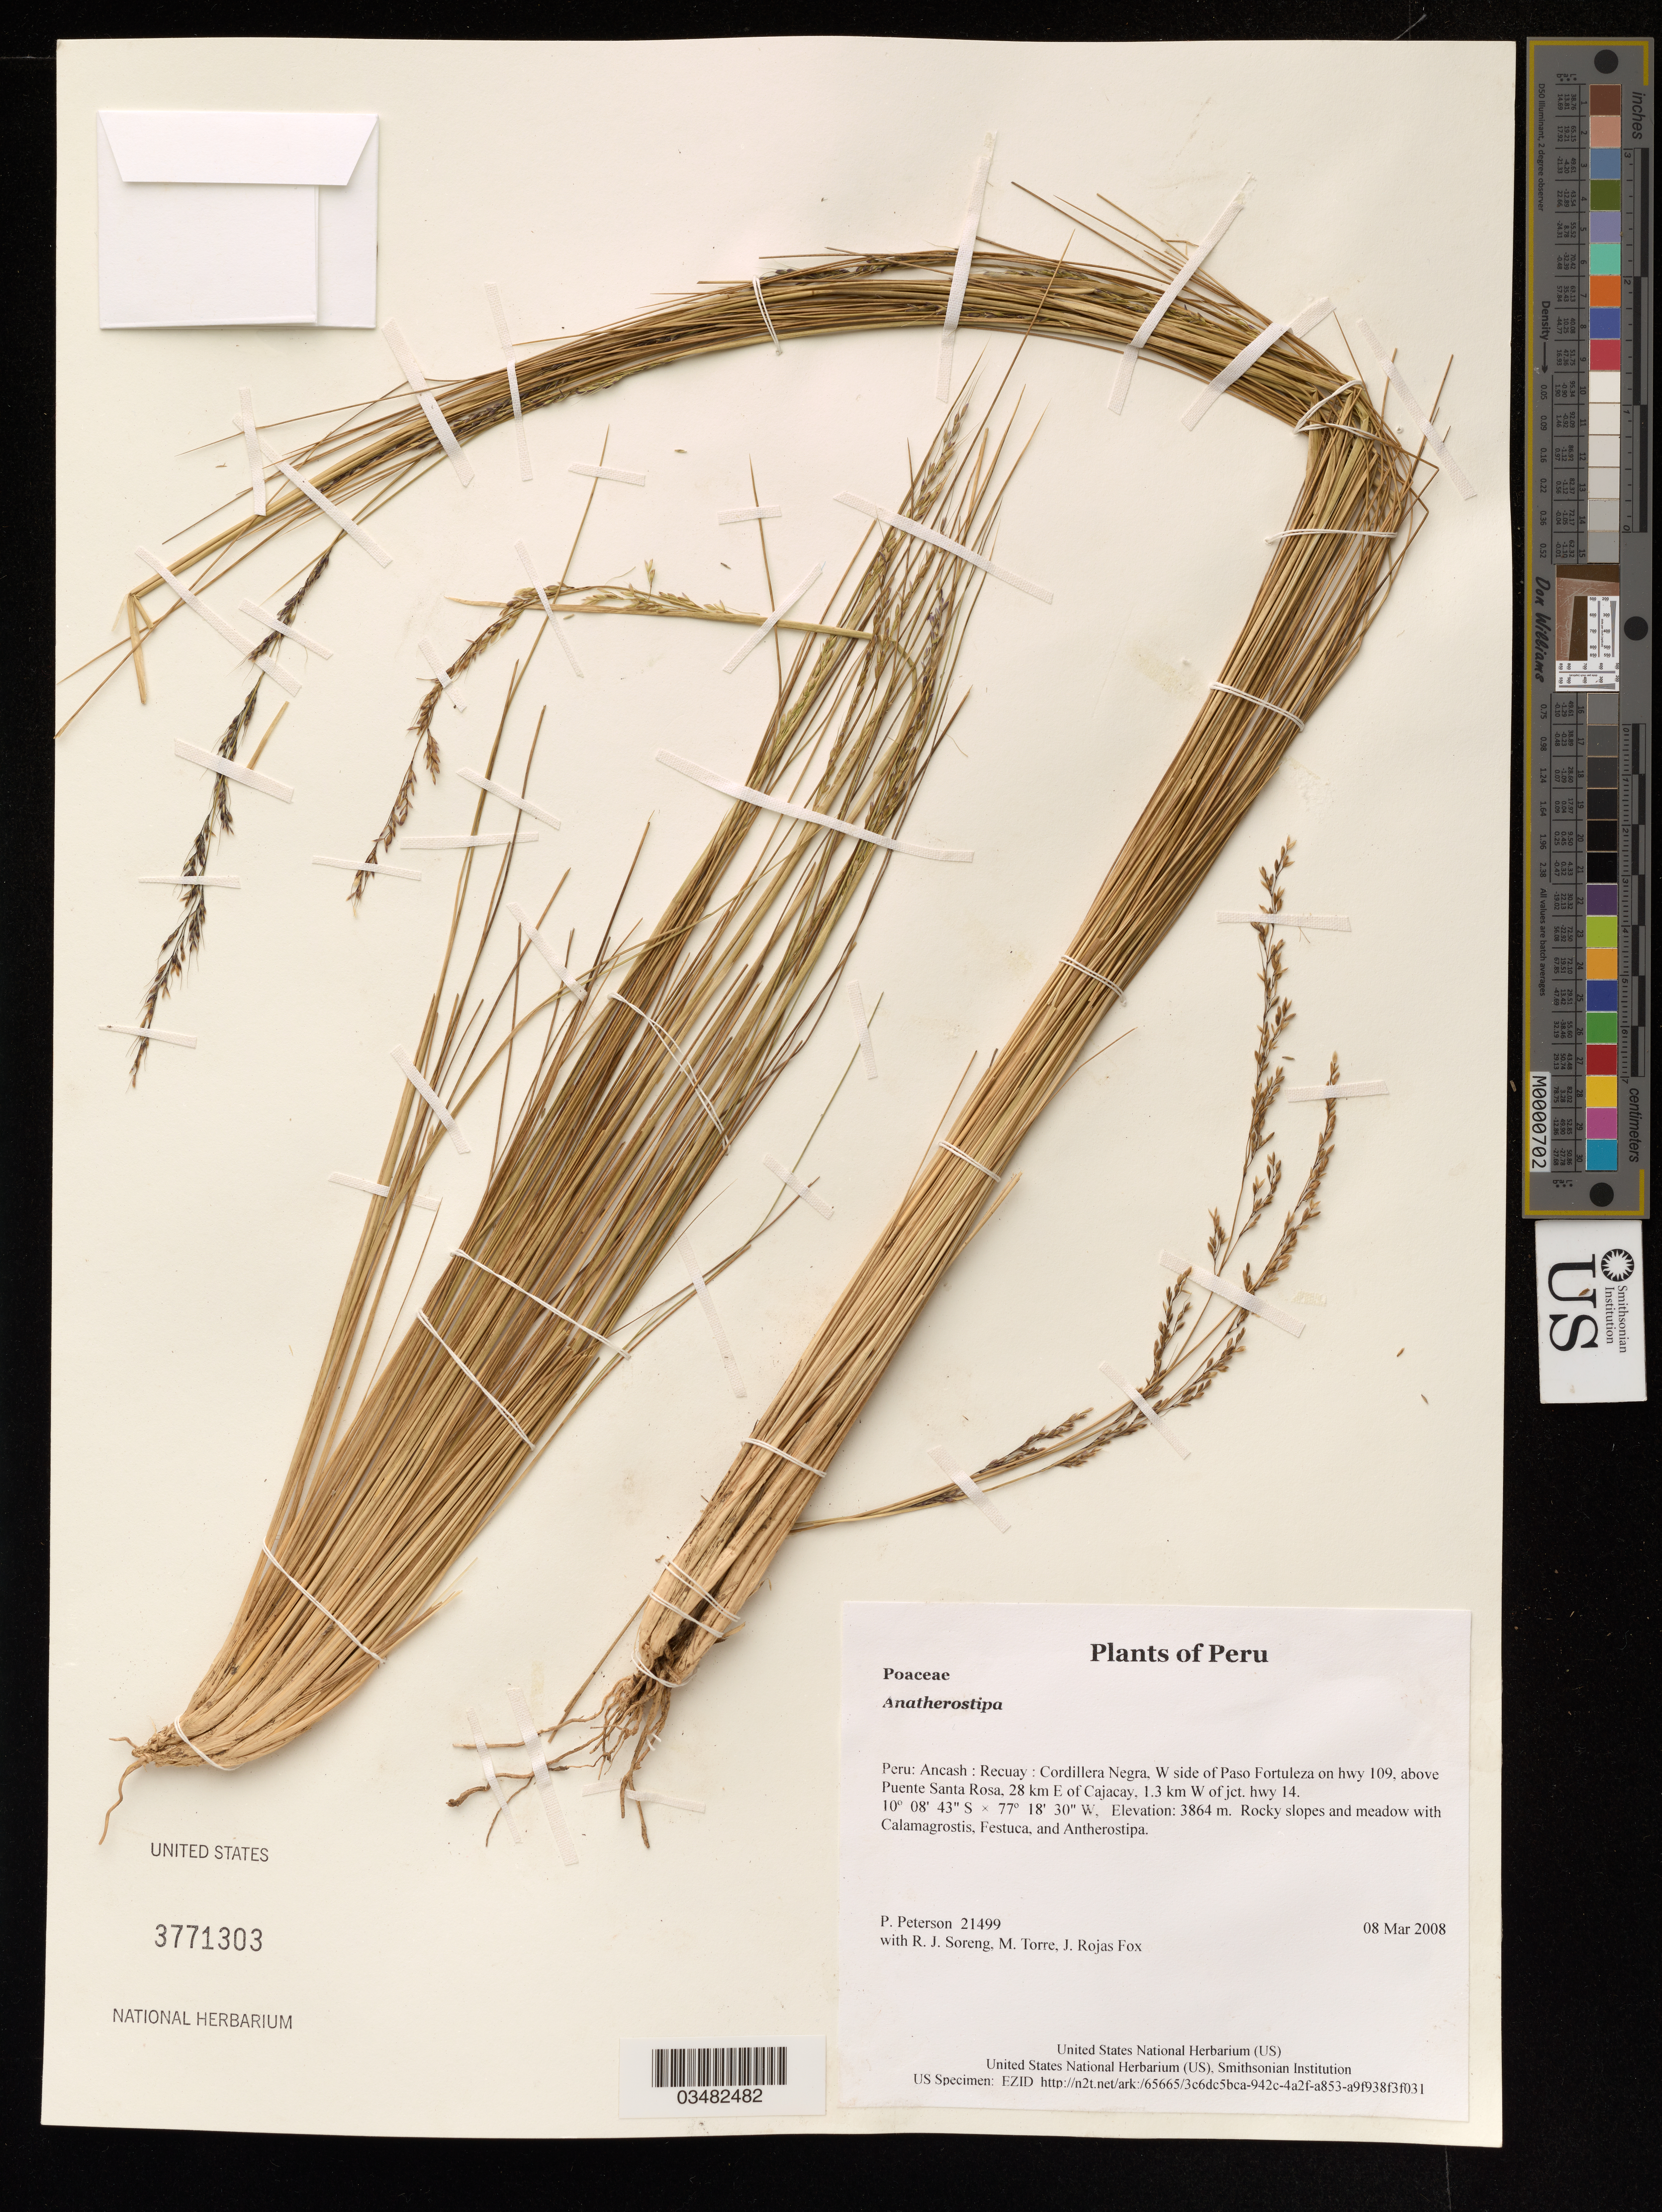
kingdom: Plantae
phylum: Tracheophyta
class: Liliopsida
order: Poales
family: Poaceae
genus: Anatherostipa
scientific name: Anatherostipa sp.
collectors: P. M. Peterson, R. J. Soreng, M. Torre & J. Rojas Fox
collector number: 21499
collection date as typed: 08 Mar 2008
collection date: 2008-03-08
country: Peru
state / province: Ancash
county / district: Recuay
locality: Cordillera Negra, W side of Paso Fortuleza on hwy 109, above Puente Santa Rosa, 28 km E of Cajacay, 1.3 km W of jct. hwy 14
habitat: Rocky slopes and meadow with Calamagrostis, Festuca, and Antherostipa.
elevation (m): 3864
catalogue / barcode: US 3771303